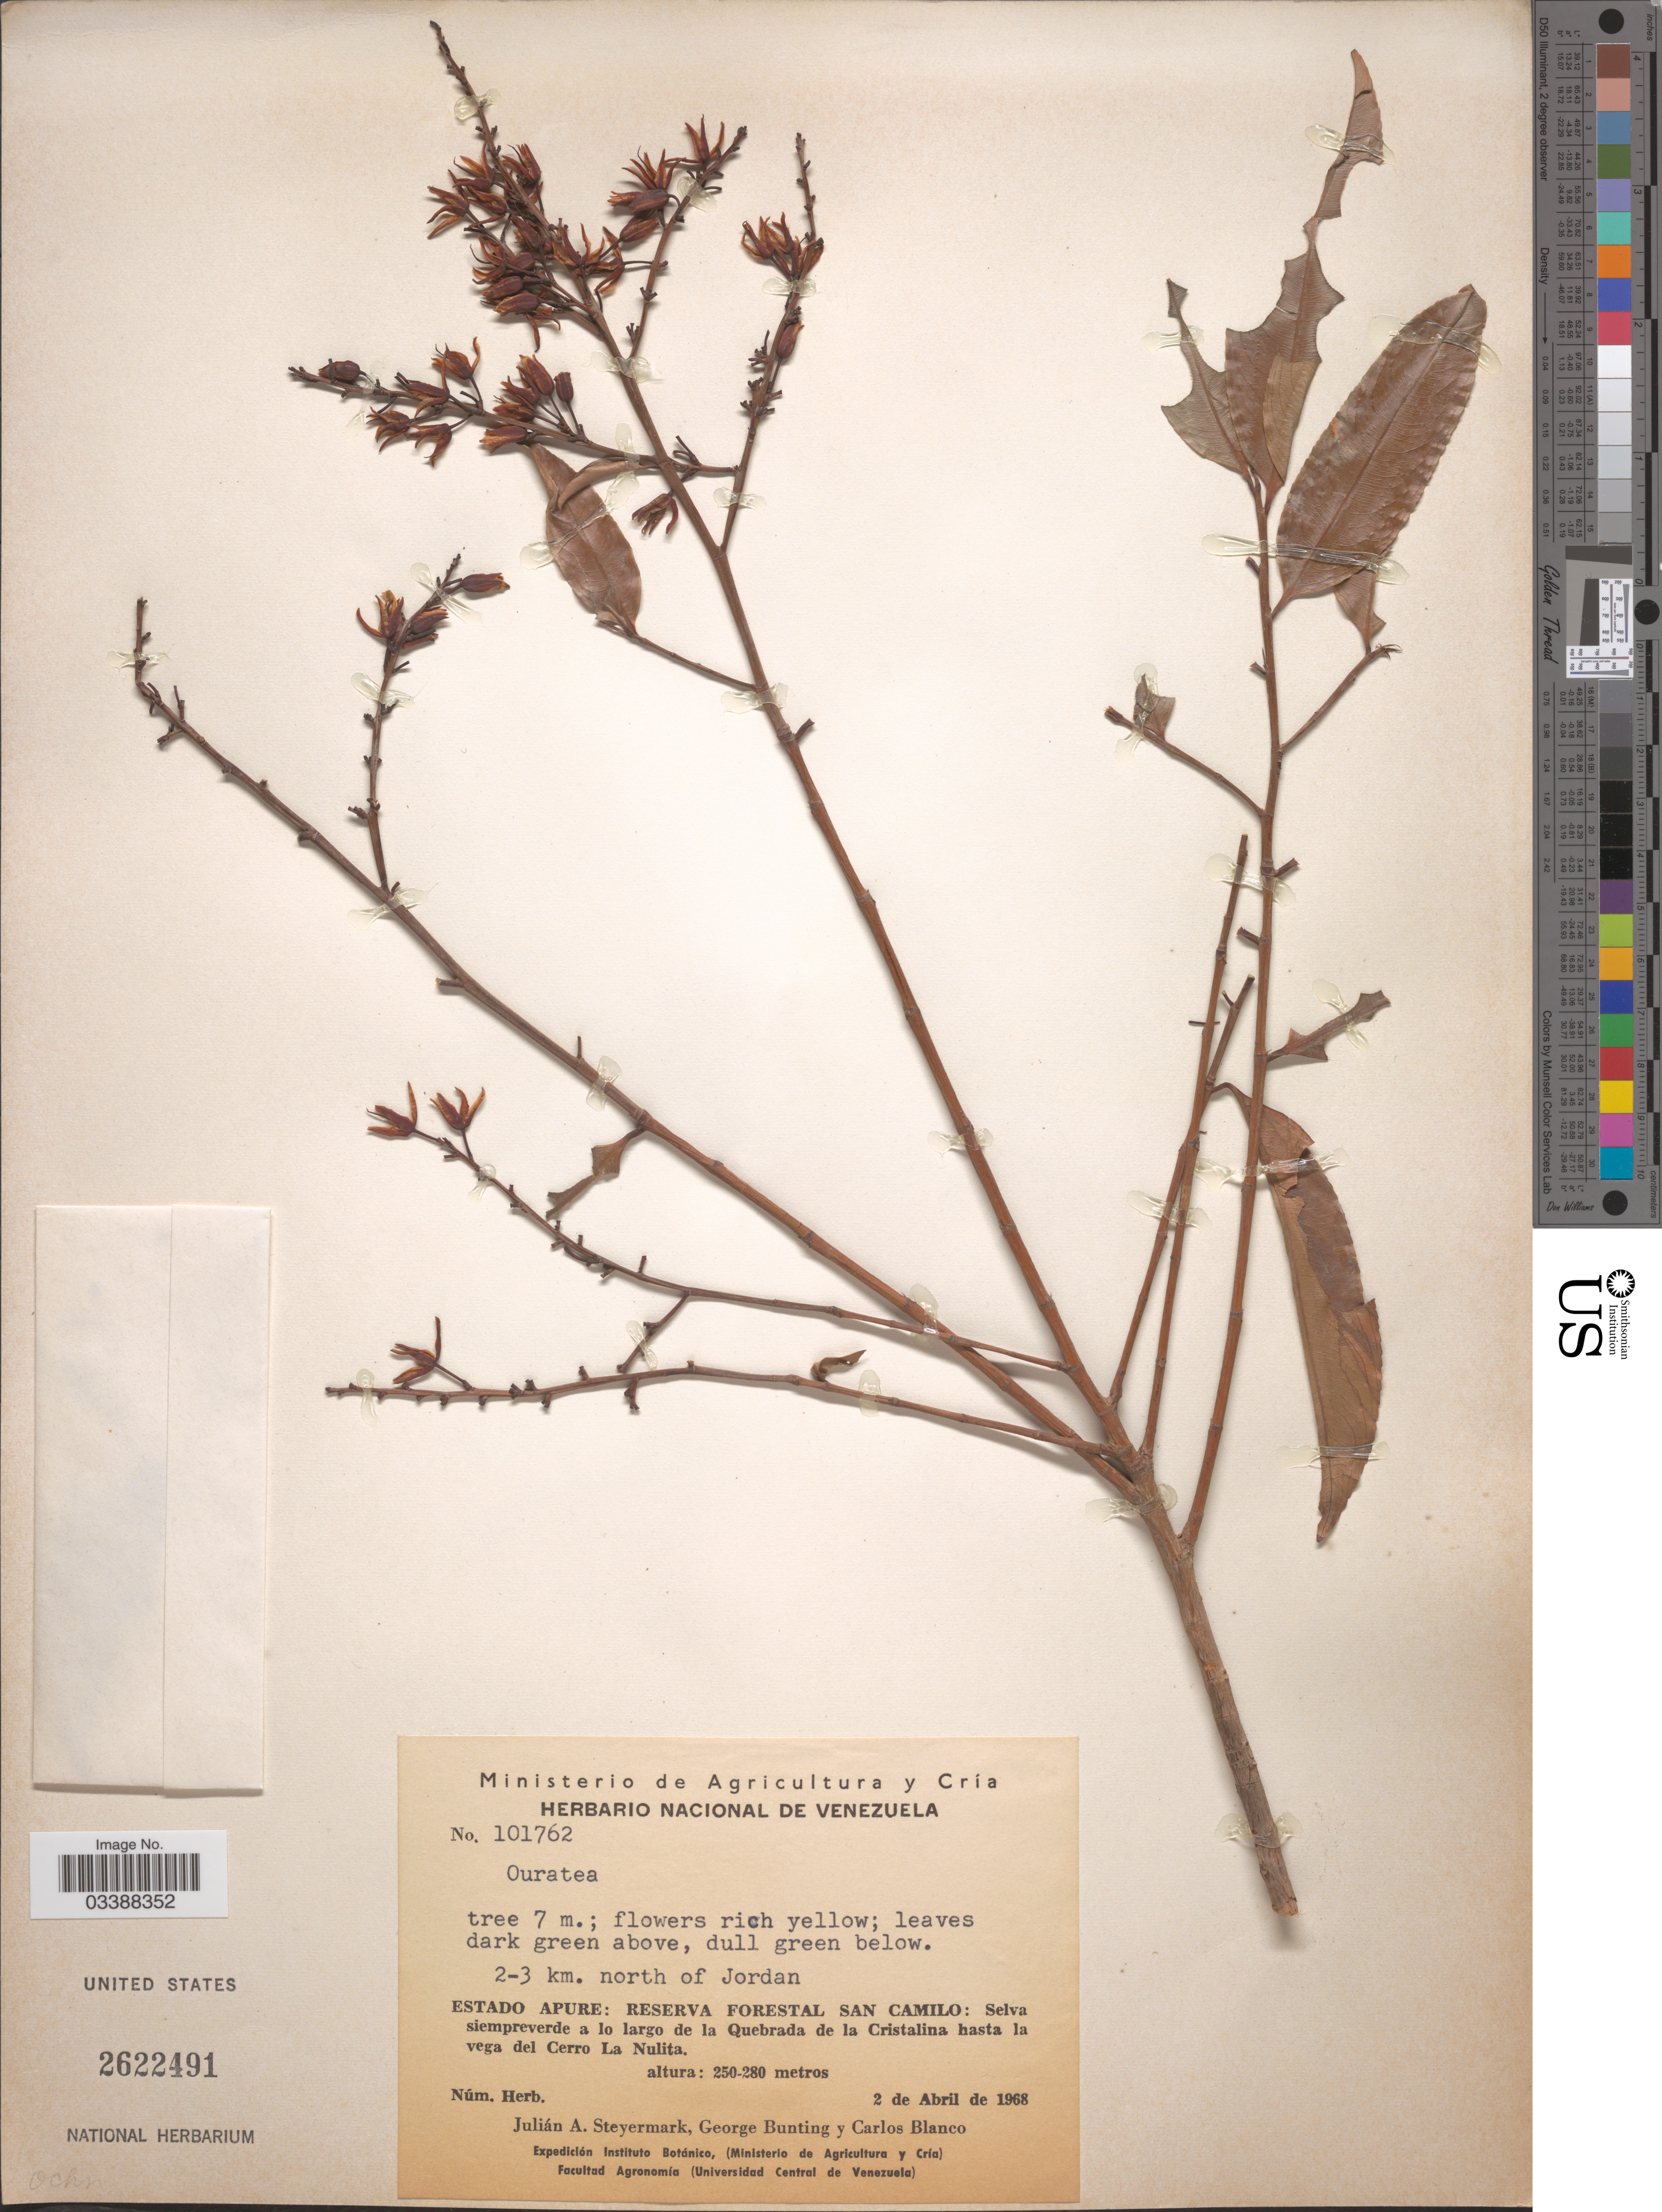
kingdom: Plantae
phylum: Tracheophyta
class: Magnoliopsida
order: Malpighiales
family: Ochnaceae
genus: Ouratea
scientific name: Ouratea sp.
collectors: J. Steyermark, G. S. Bunting & C. Blanco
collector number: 101762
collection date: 1968-04-02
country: Venezuela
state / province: Apure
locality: Reserva Forestal San Camilo: Selva siempreverde a lo largo de la Quebrada de la Cristalina hasta la vega del Cerro La Nulita.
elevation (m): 250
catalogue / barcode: US 2622491